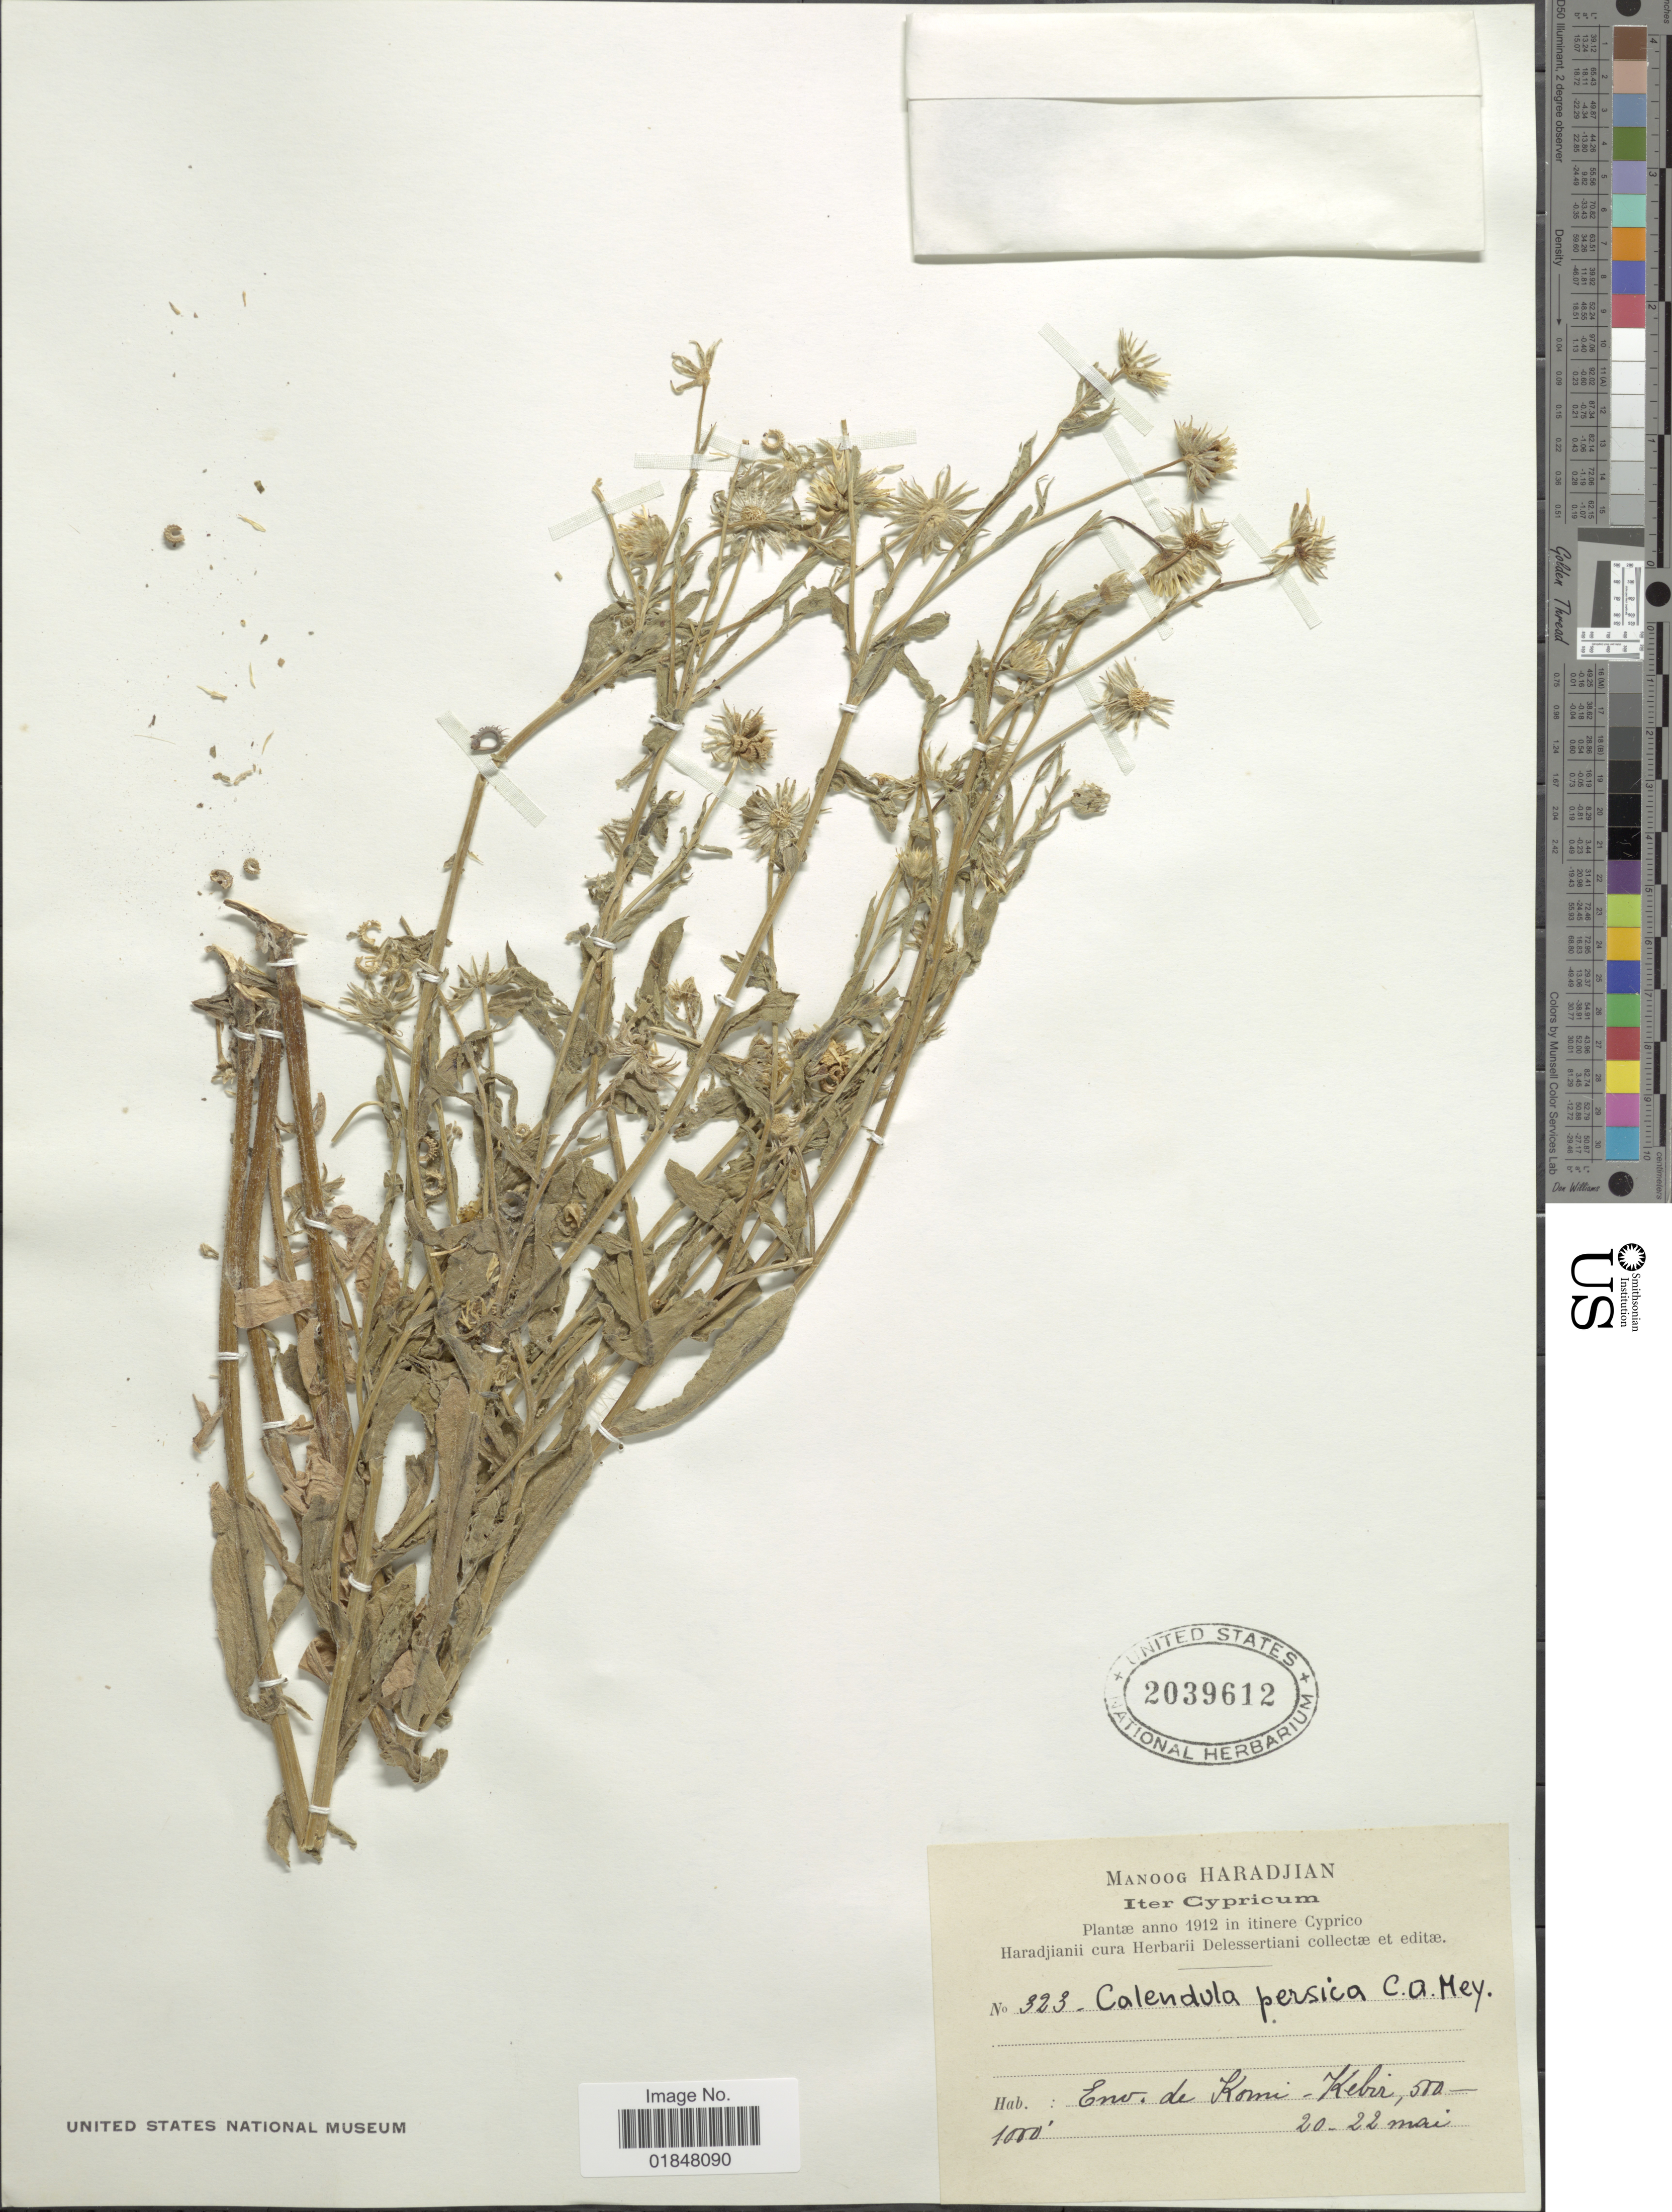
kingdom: Plantae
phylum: Tracheophyta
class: Magnoliopsida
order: Asterales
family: Asteraceae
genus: Calendula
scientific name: Calendula arvensis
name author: L.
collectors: M. Haradjian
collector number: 323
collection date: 1912-05-20/1912-05-22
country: Cyprus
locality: Env. de Komi - Keboi [interpreted]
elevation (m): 152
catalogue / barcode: US 2039612